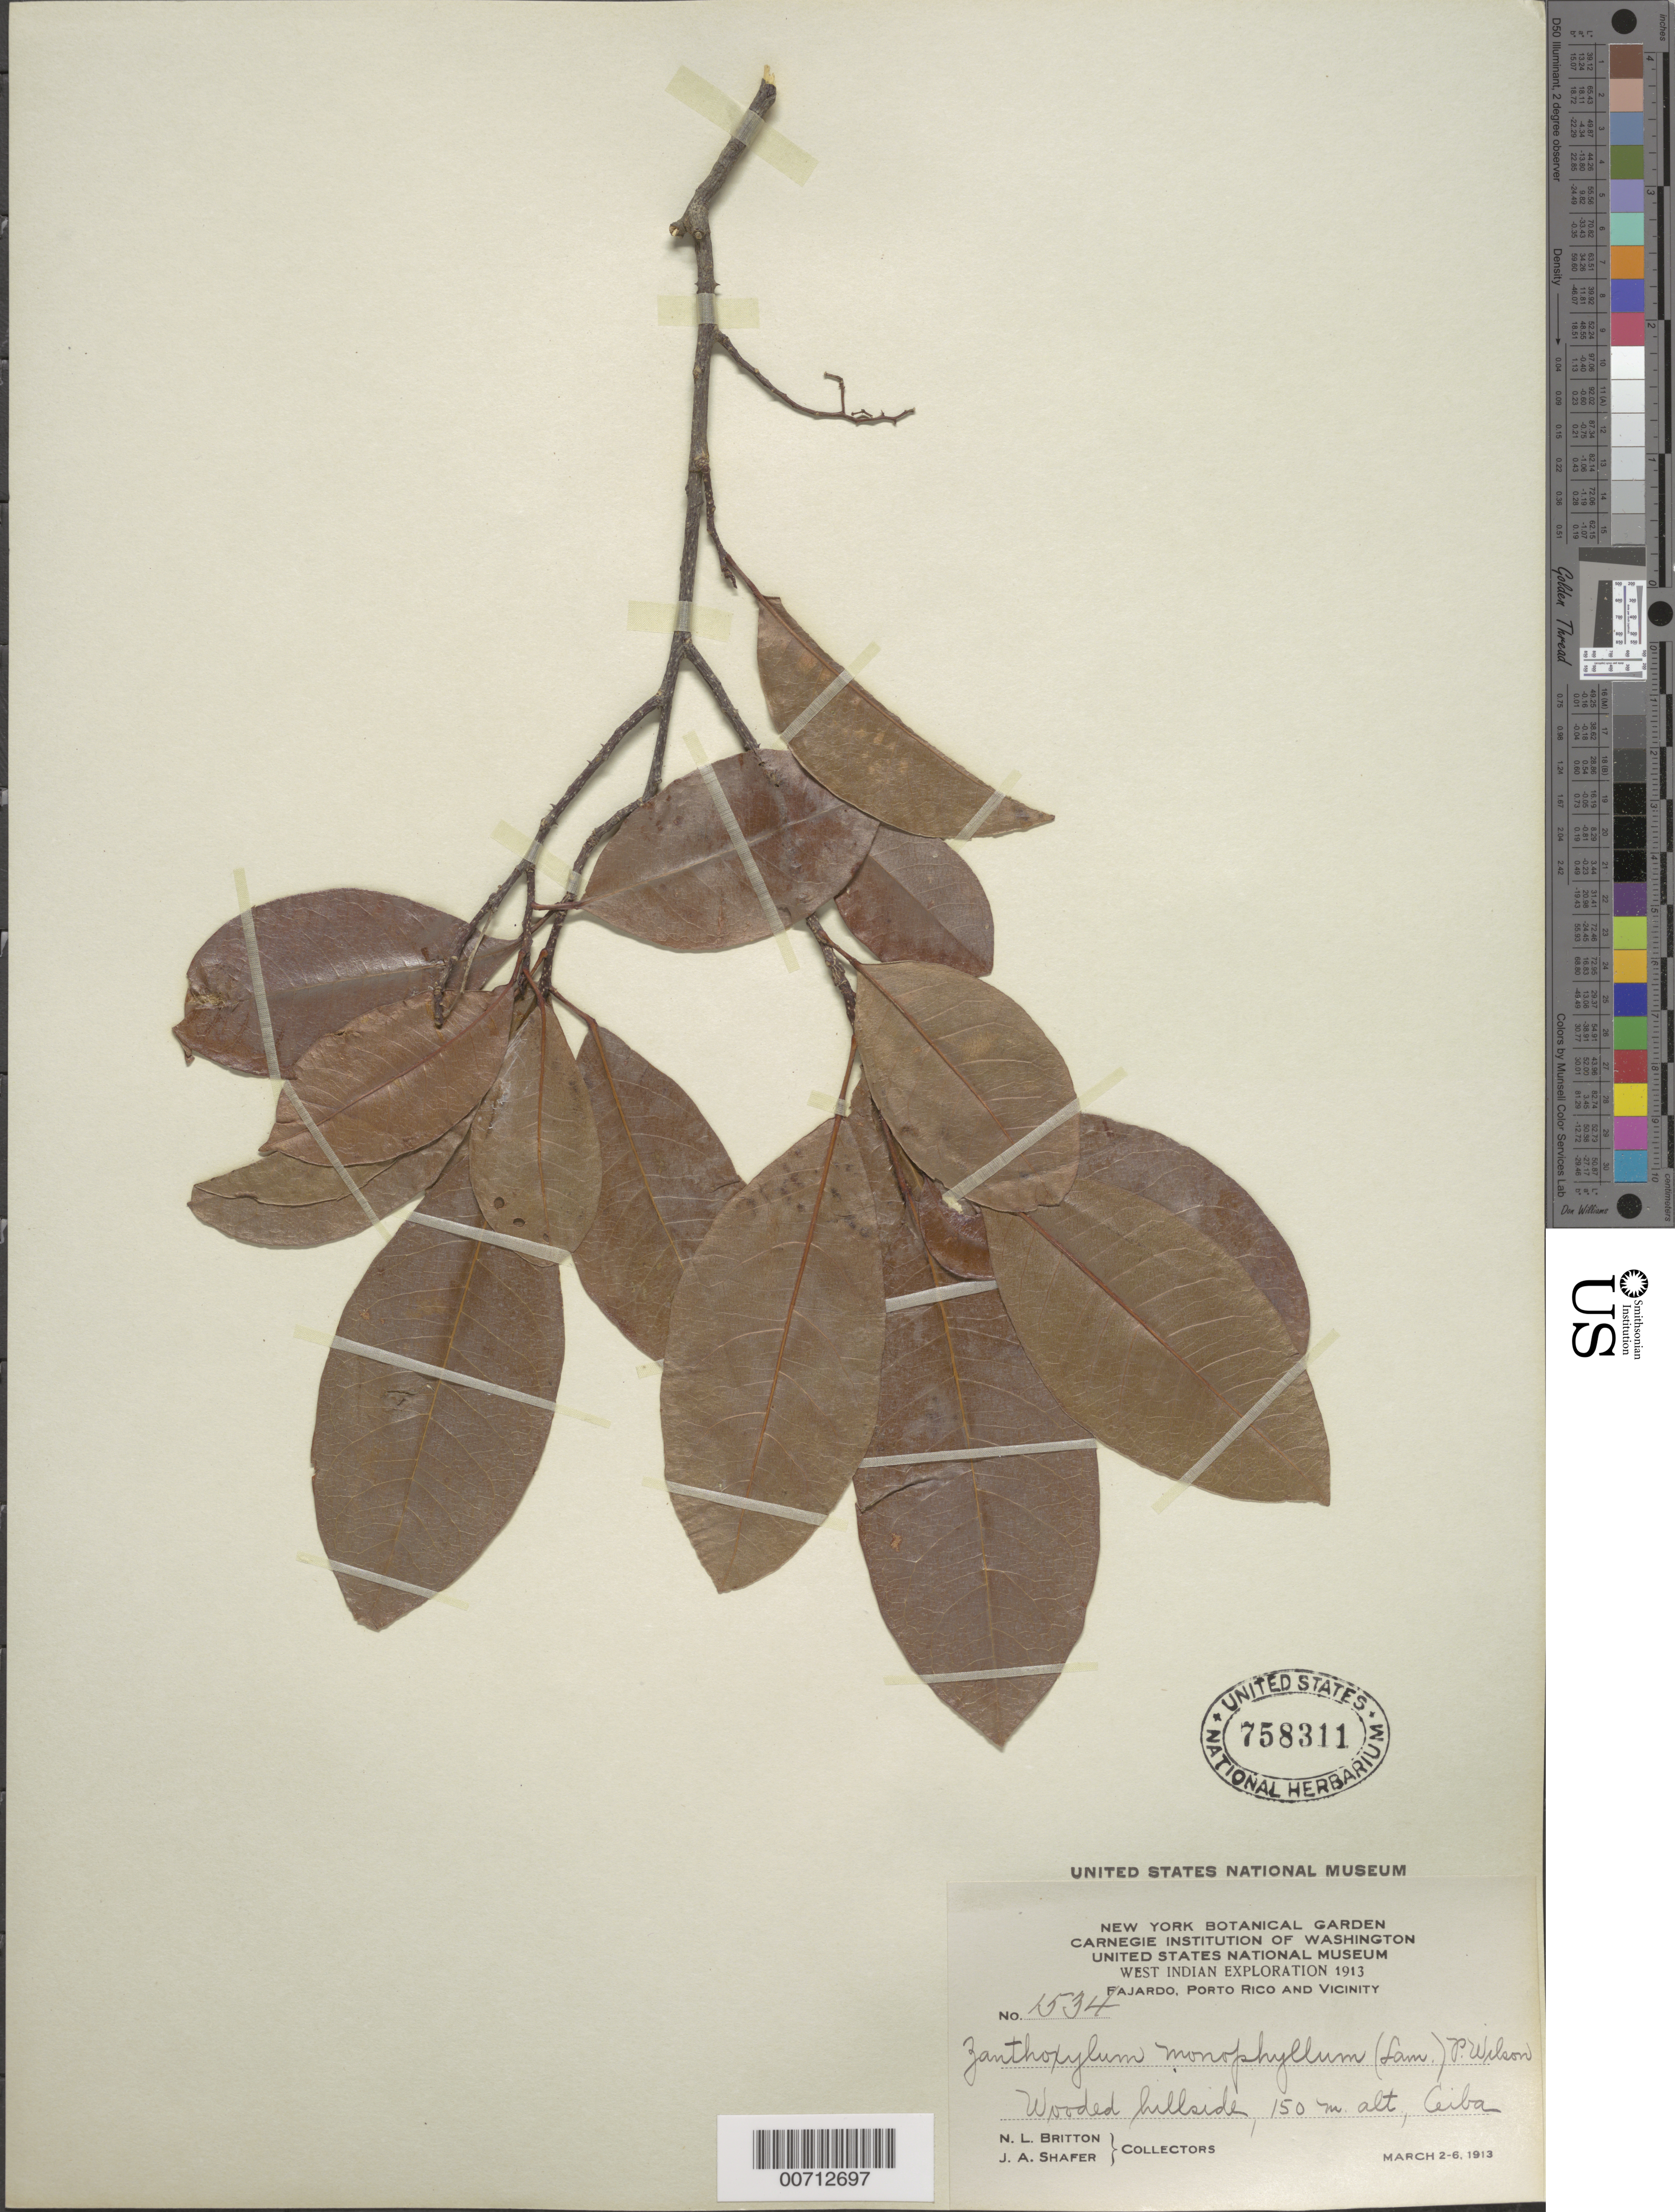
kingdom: Plantae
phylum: Tracheophyta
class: Magnoliopsida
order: Sapindales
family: Rutaceae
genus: Zanthoxylum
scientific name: Zanthoxylum monophyllum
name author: (Lam.) P. Wilson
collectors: N. Britton & J. A. Shafer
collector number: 1534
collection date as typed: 02 Mar 1913 to 06 Mar 1913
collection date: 1913-03-02/1913-03-06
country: Puerto Rico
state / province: Fajardo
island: Greater Antilles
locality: Cieba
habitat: Wooded hillside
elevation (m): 150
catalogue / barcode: US 758311